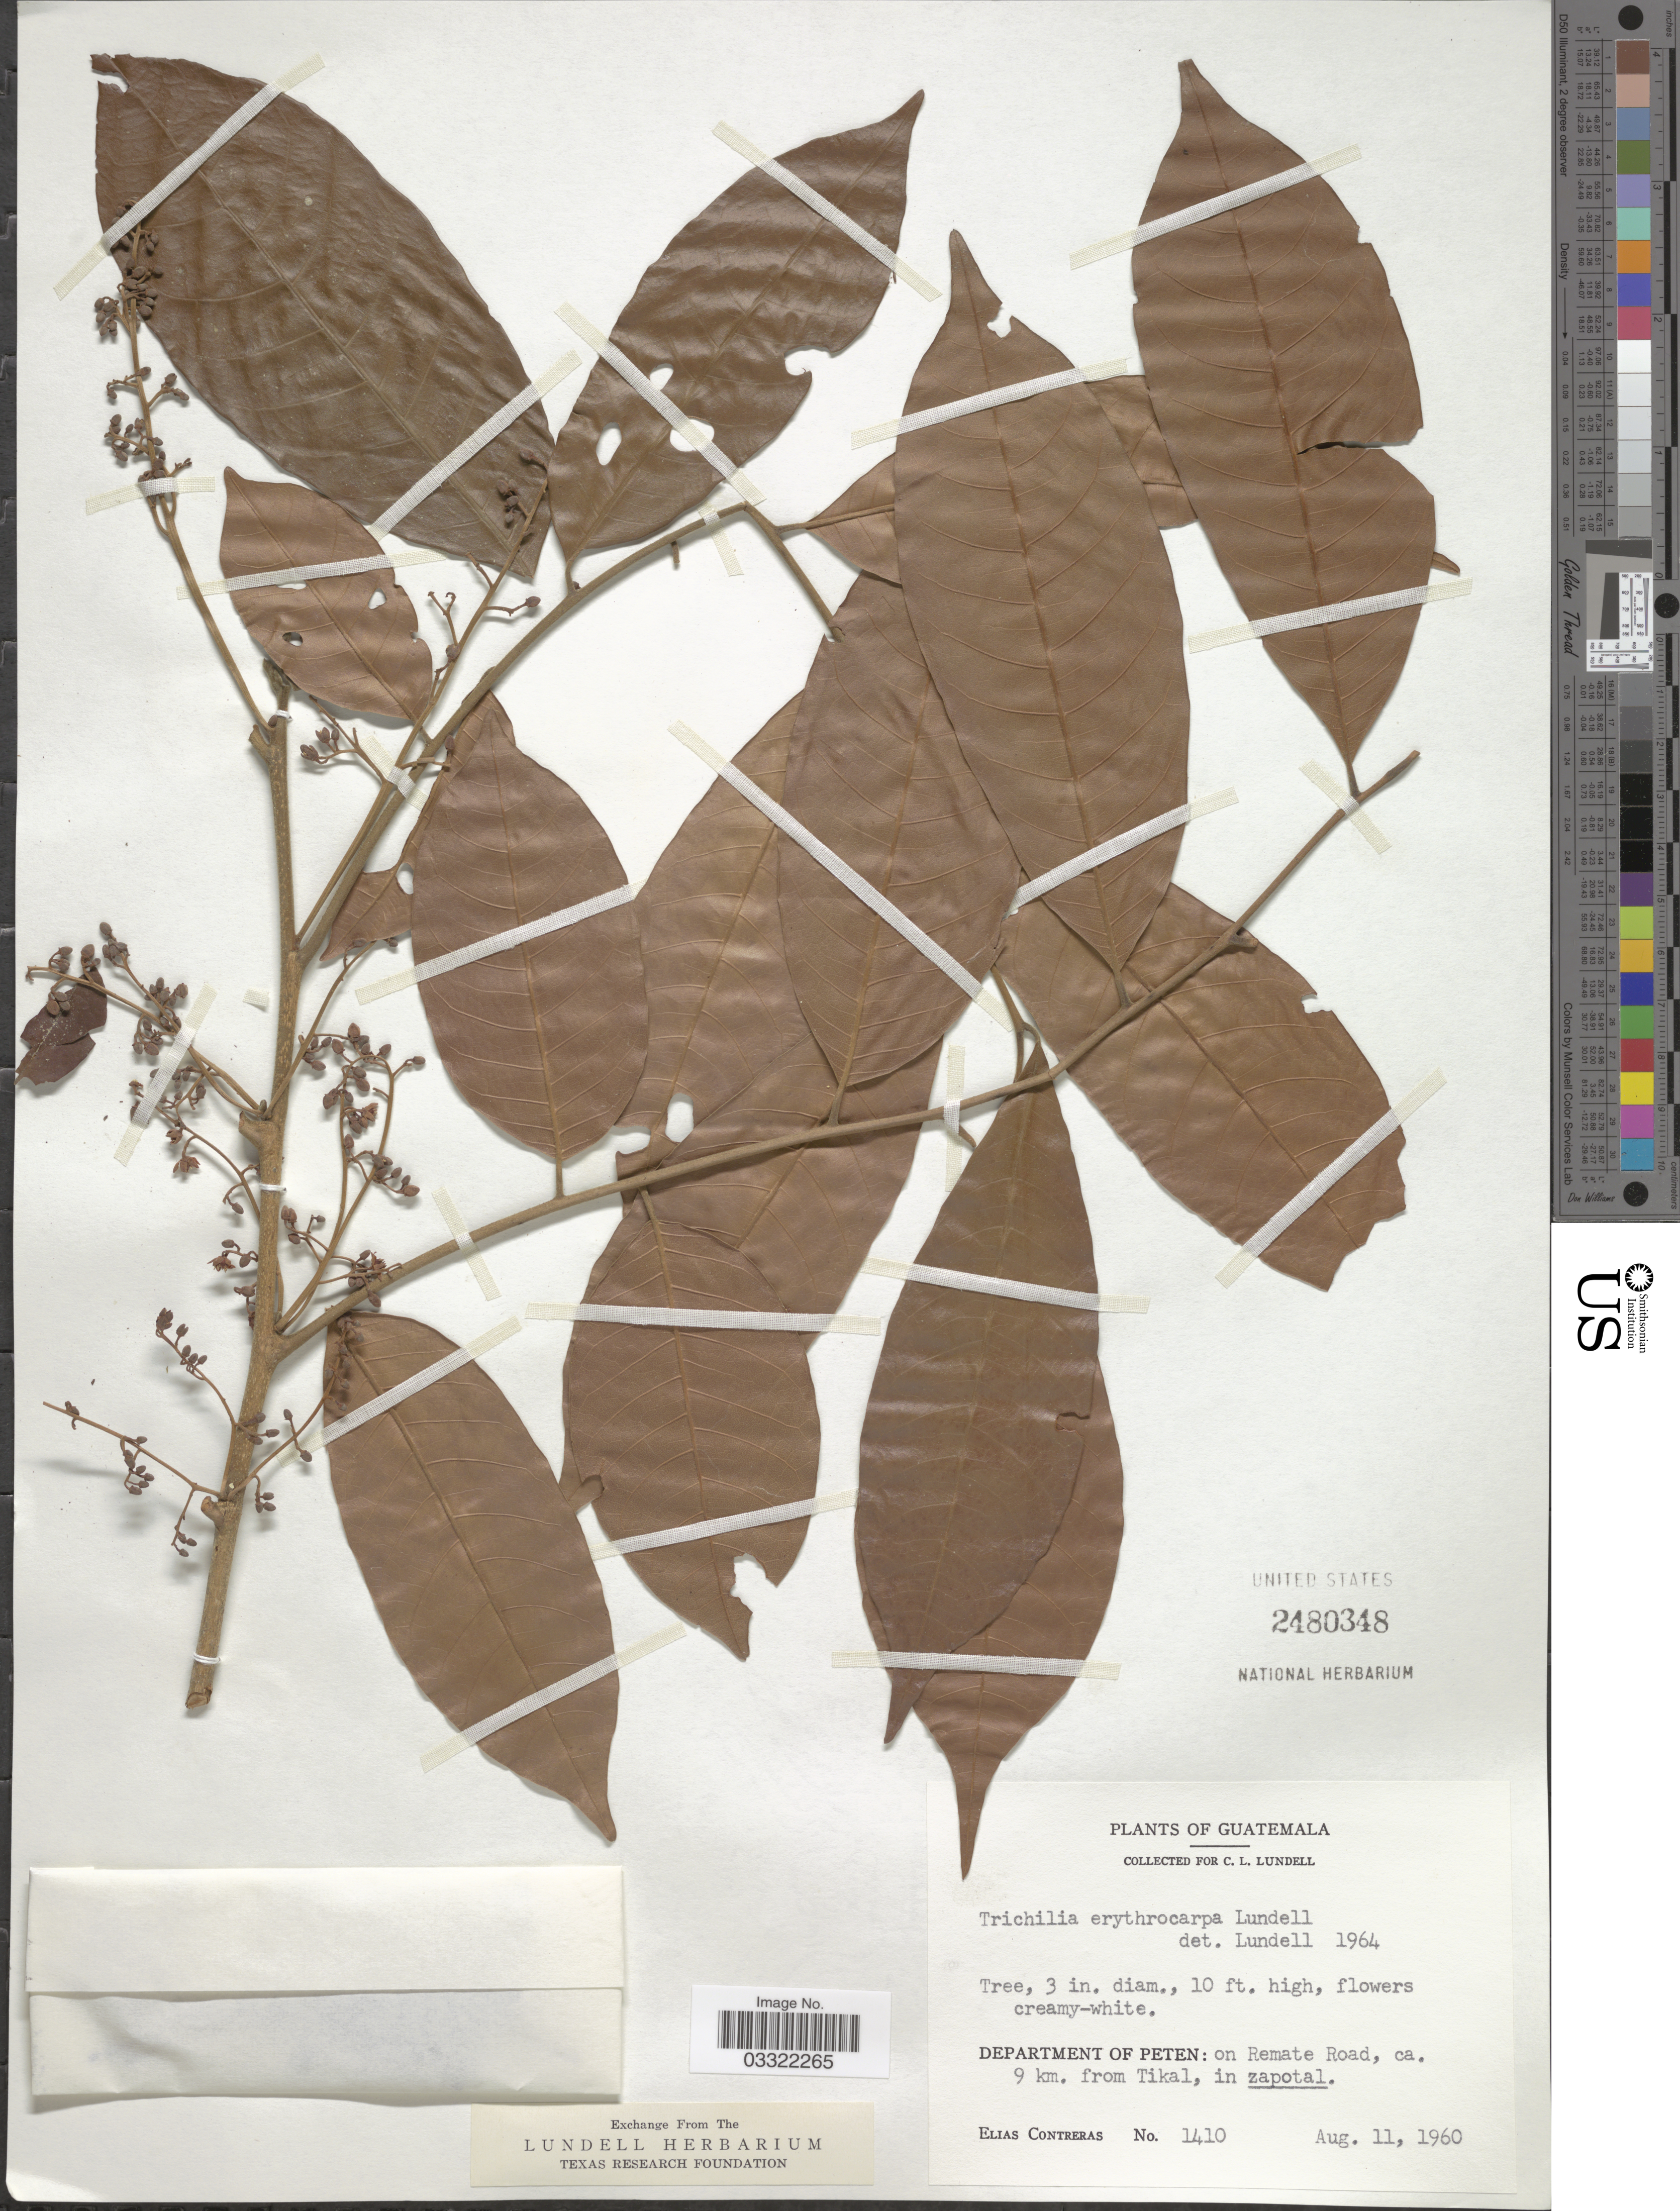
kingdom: Plantae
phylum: Tracheophyta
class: Magnoliopsida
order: Sapindales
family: Meliaceae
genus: Trichilia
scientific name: Trichilia erythrocarpa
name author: Lundell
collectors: E. Contreras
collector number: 1410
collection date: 1960-08-11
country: Guatemala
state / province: El Petén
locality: Department of Peten: on Remate Road, ca. 9 km. from Tikal, in zapotal.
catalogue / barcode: US 2480348